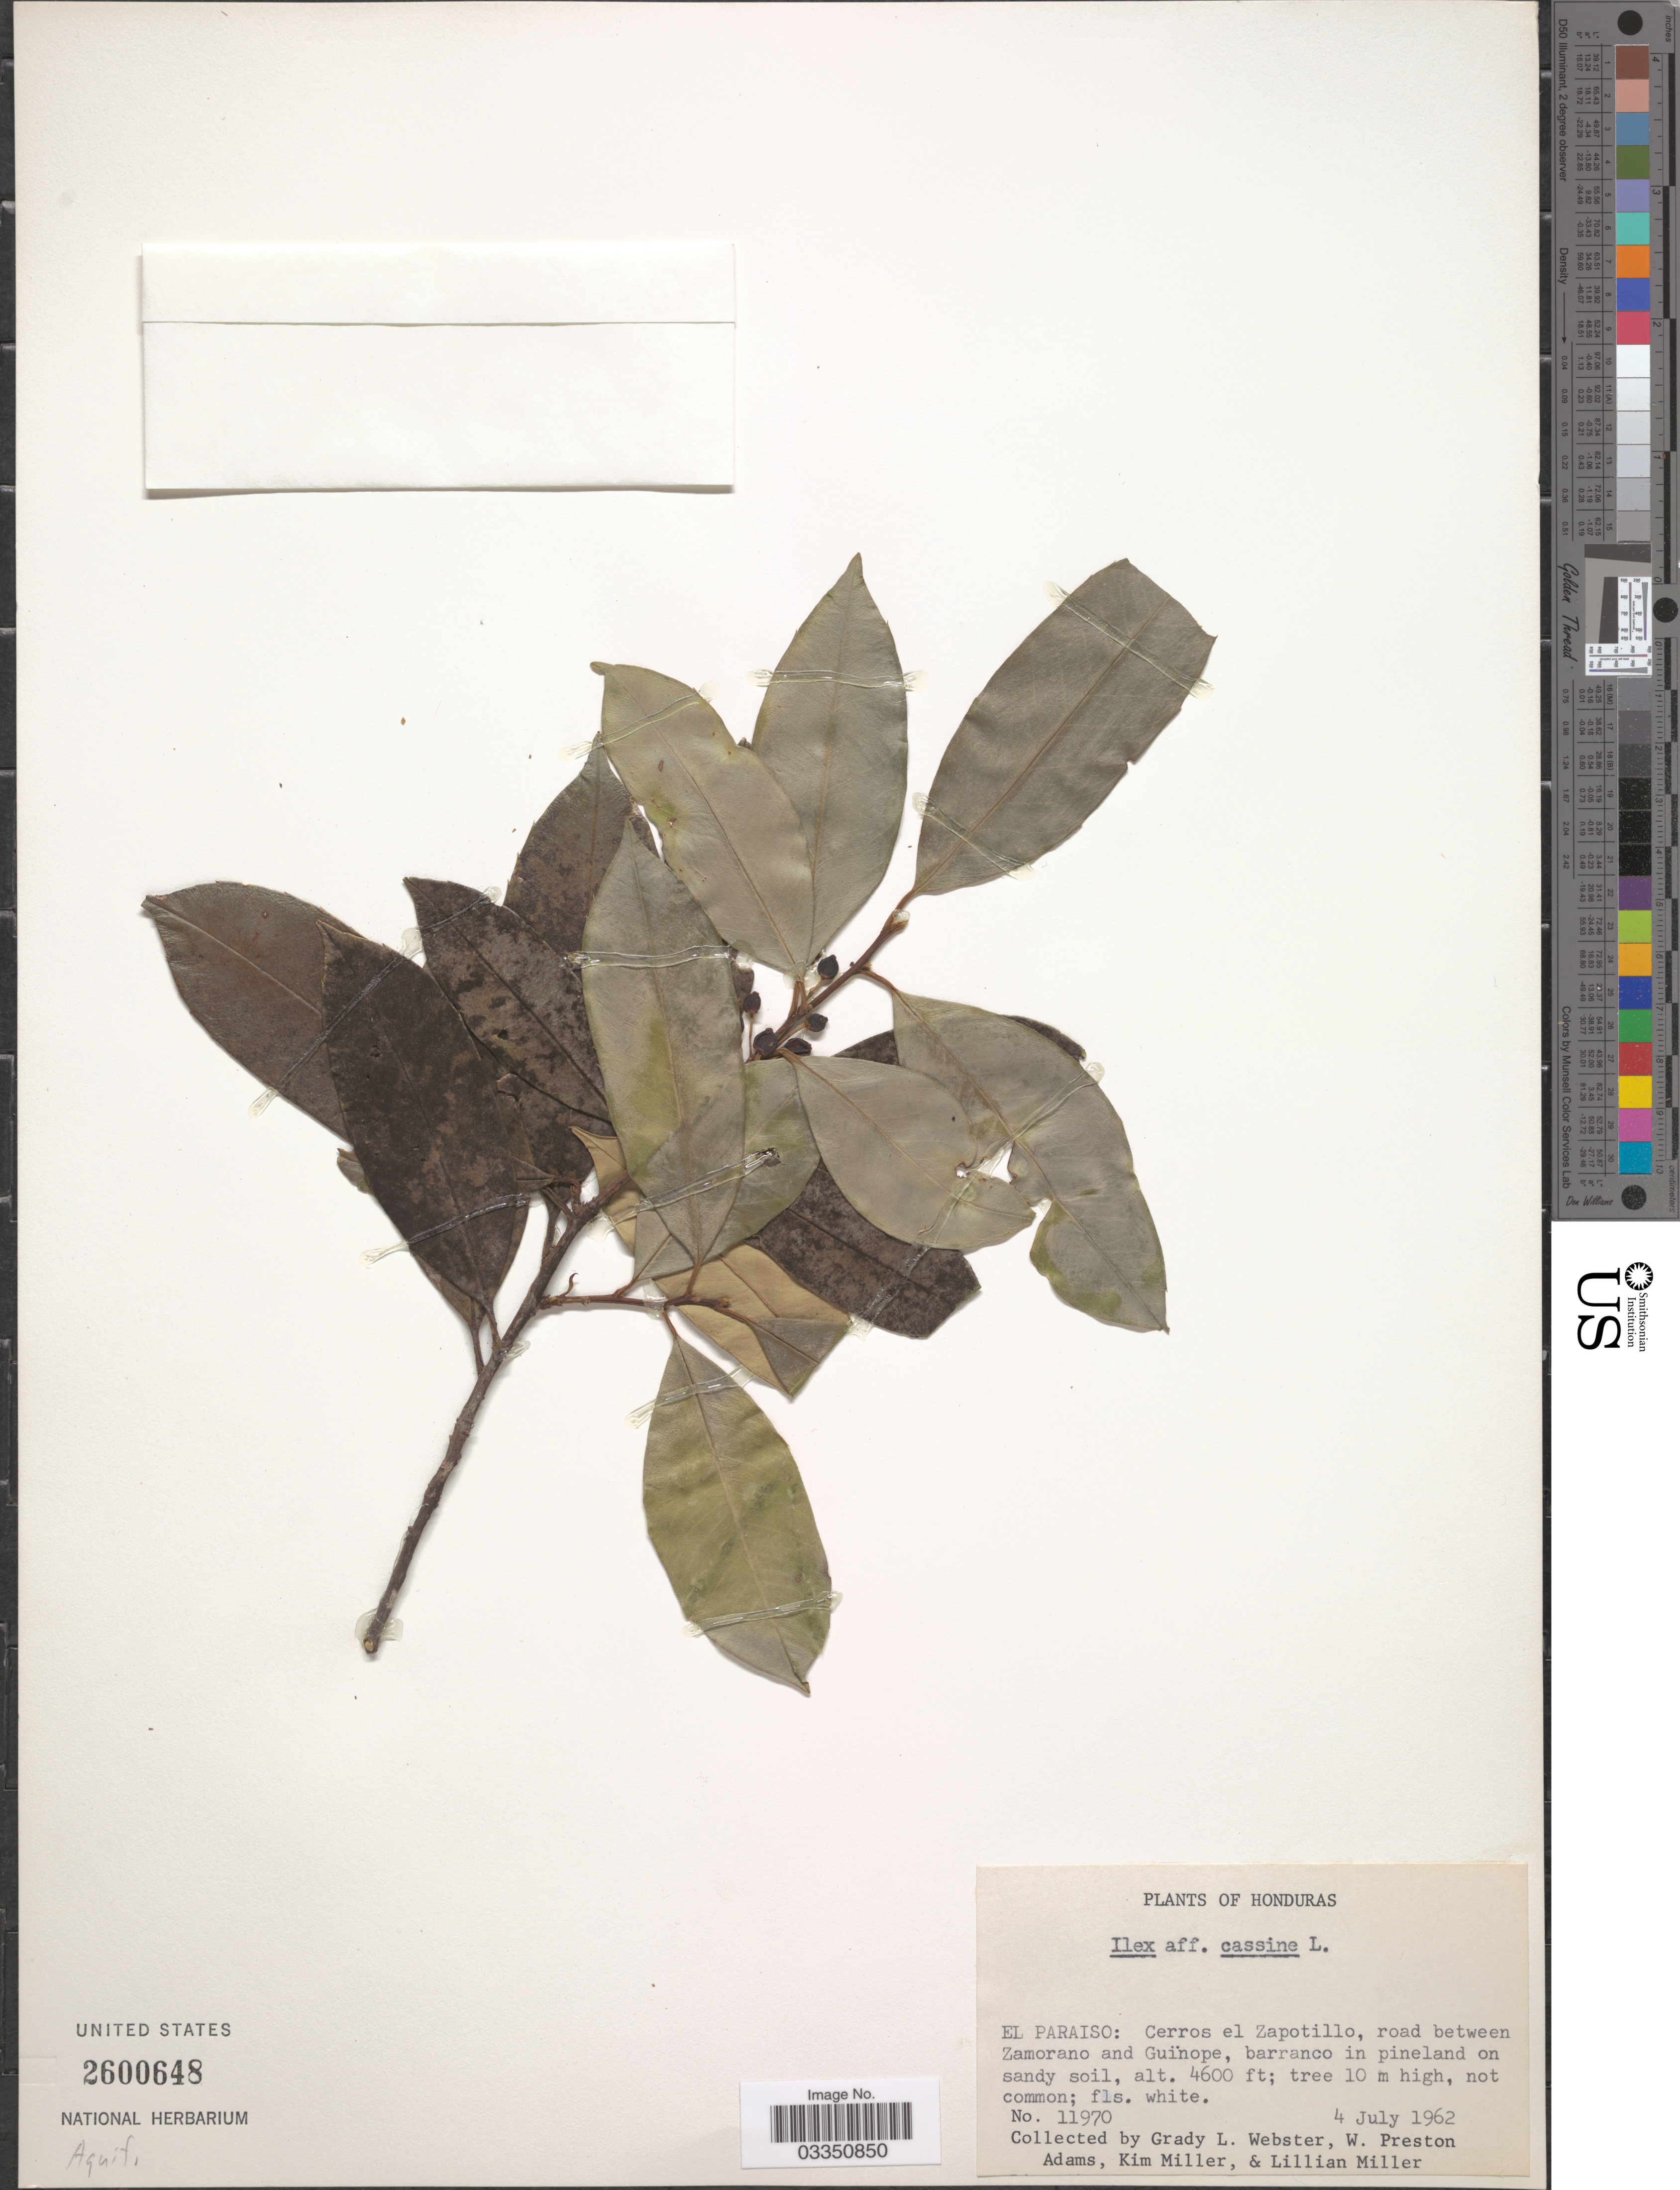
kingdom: Plantae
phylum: Tracheophyta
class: Magnoliopsida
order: Aquifoliales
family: Aquifoliaceae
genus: Ilex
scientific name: Ilex cassine var. mexicana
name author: (Walter) Sarg.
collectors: G. L. Webster, W. P. Adams, K. Miller & L. Miller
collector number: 11970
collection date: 1962-07-04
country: Honduras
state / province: El Paraíso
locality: Cerros el Zapotillo, road between Zamorano and Guïnope.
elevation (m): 1402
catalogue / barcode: US 2600648